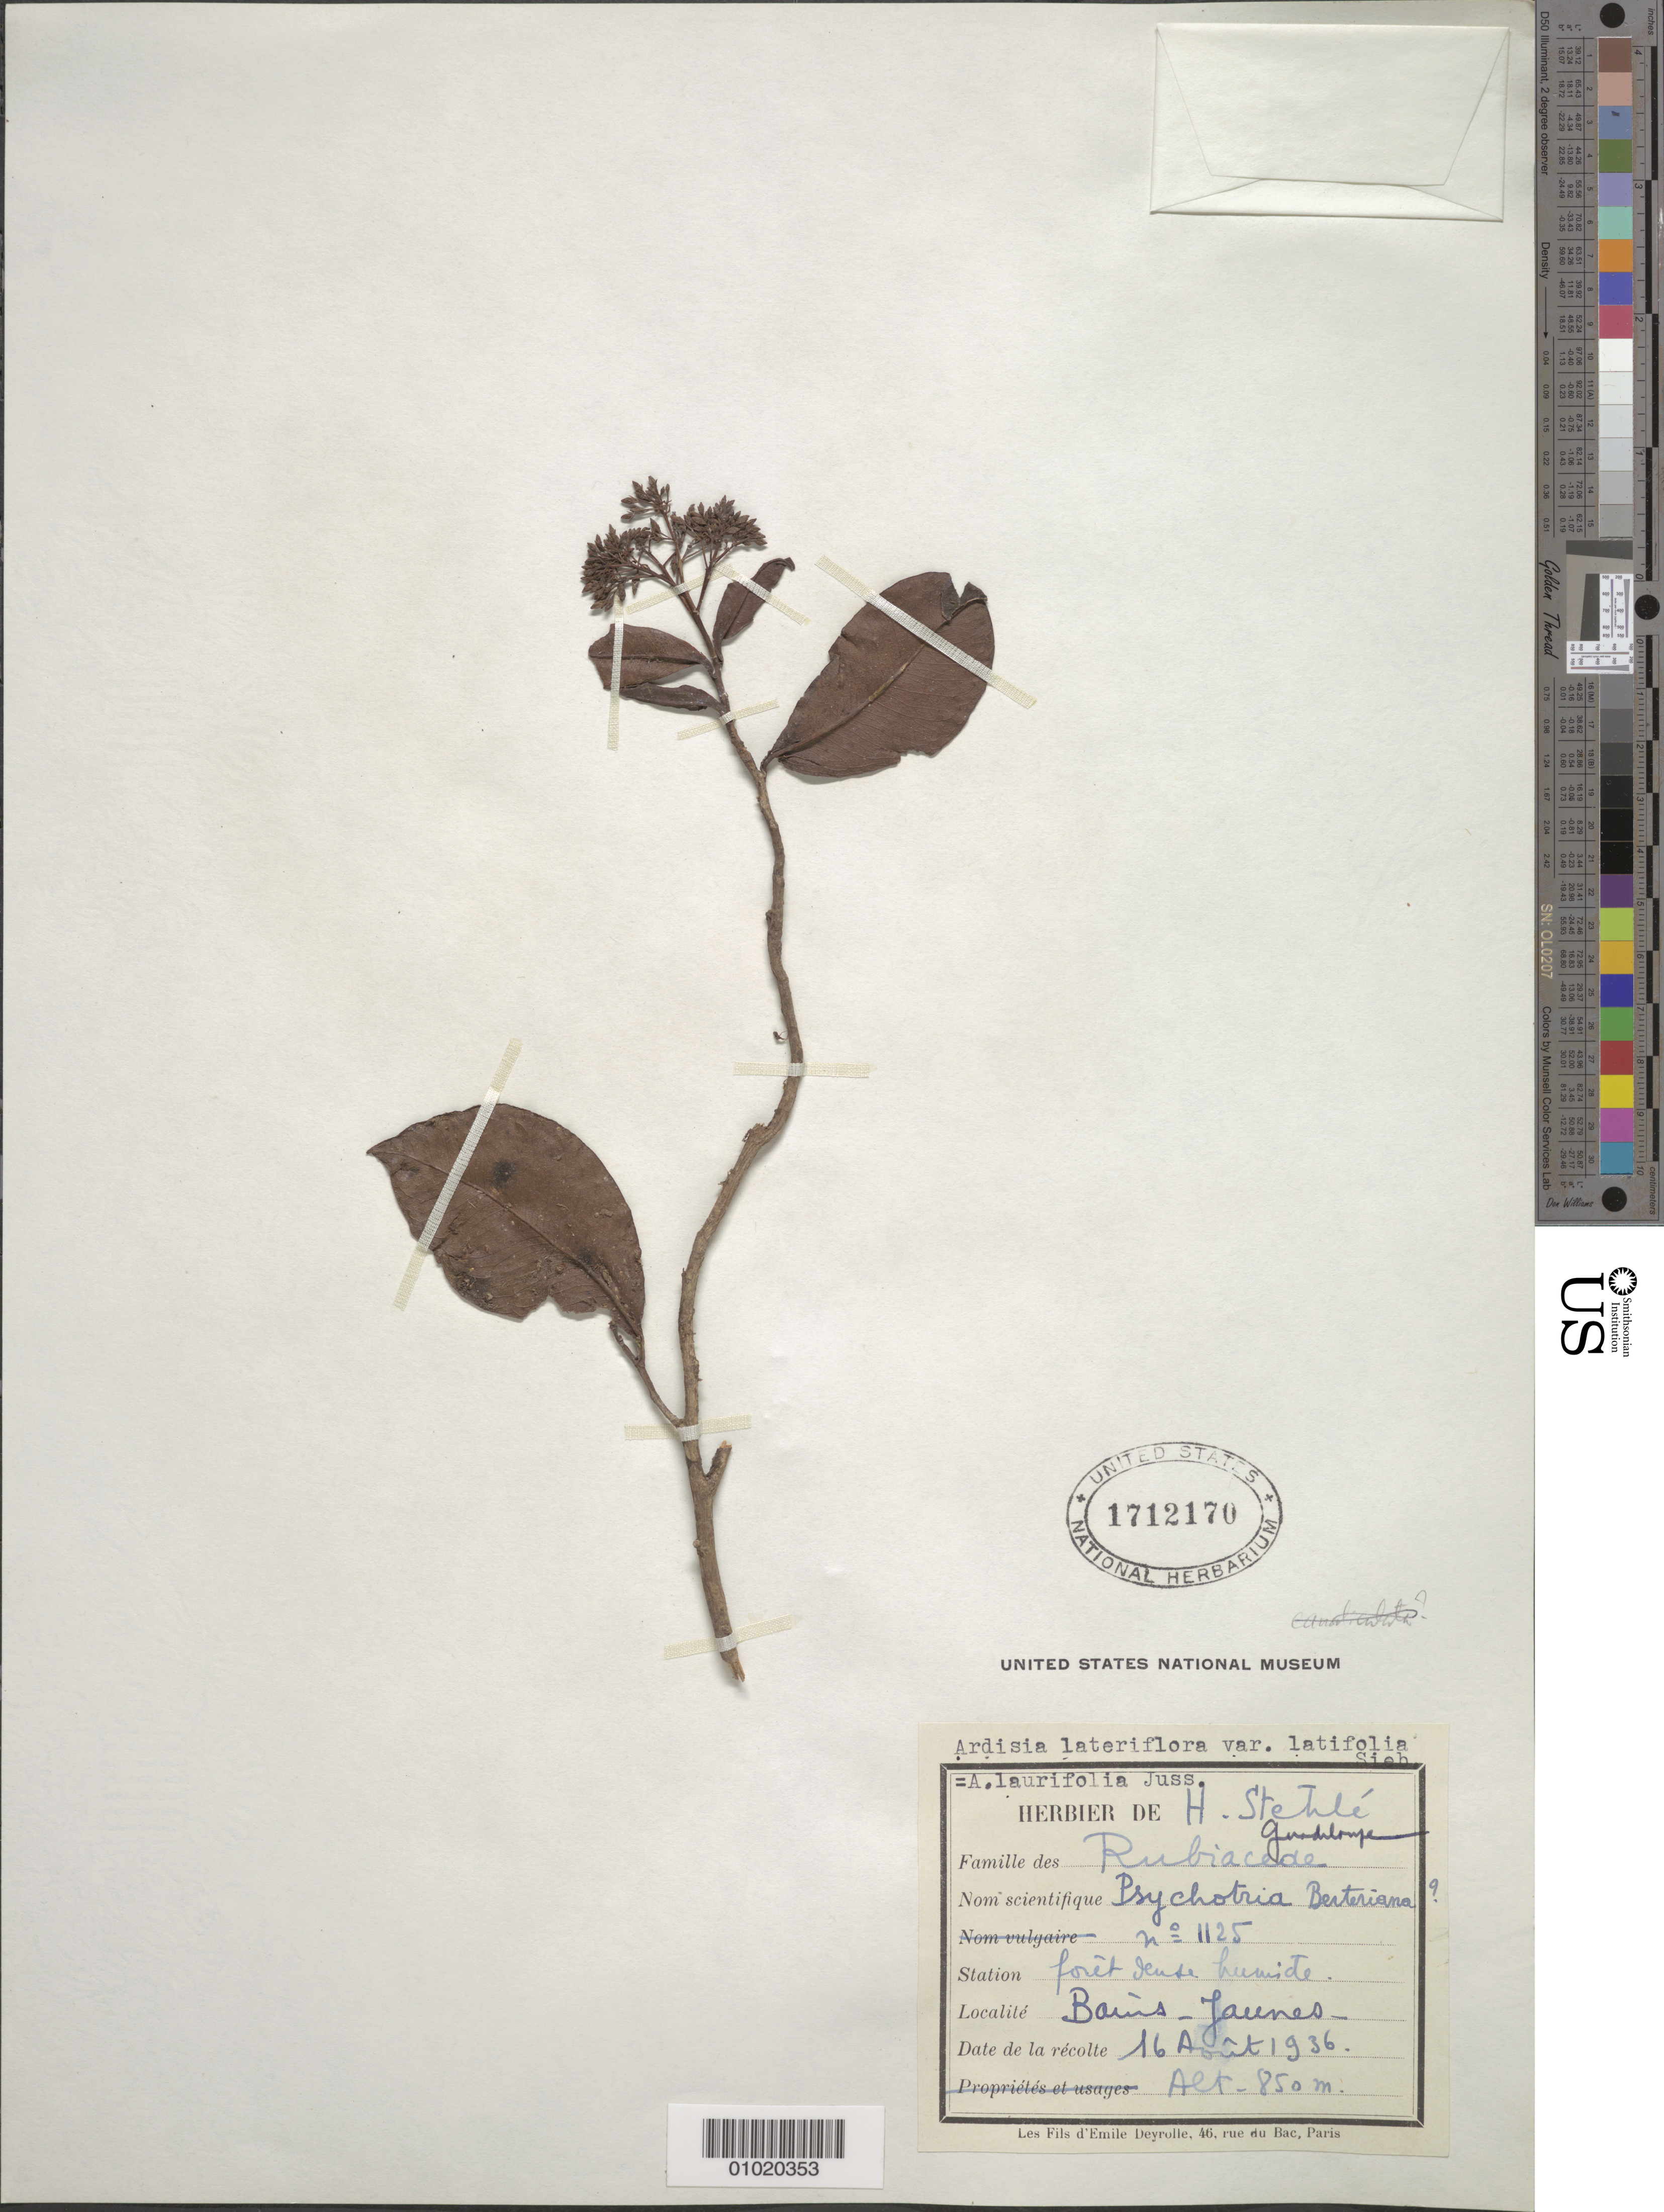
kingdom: Plantae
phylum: Tracheophyta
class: Magnoliopsida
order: Ericales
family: Primulaceae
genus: Stylogyne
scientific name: Stylogyne lateriflora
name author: (Sw.) Mez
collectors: H. Stehlé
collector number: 1125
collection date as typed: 16 Aug 1936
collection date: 1936-08-16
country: Guadeloupe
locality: dense humid forest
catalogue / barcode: US 1712170